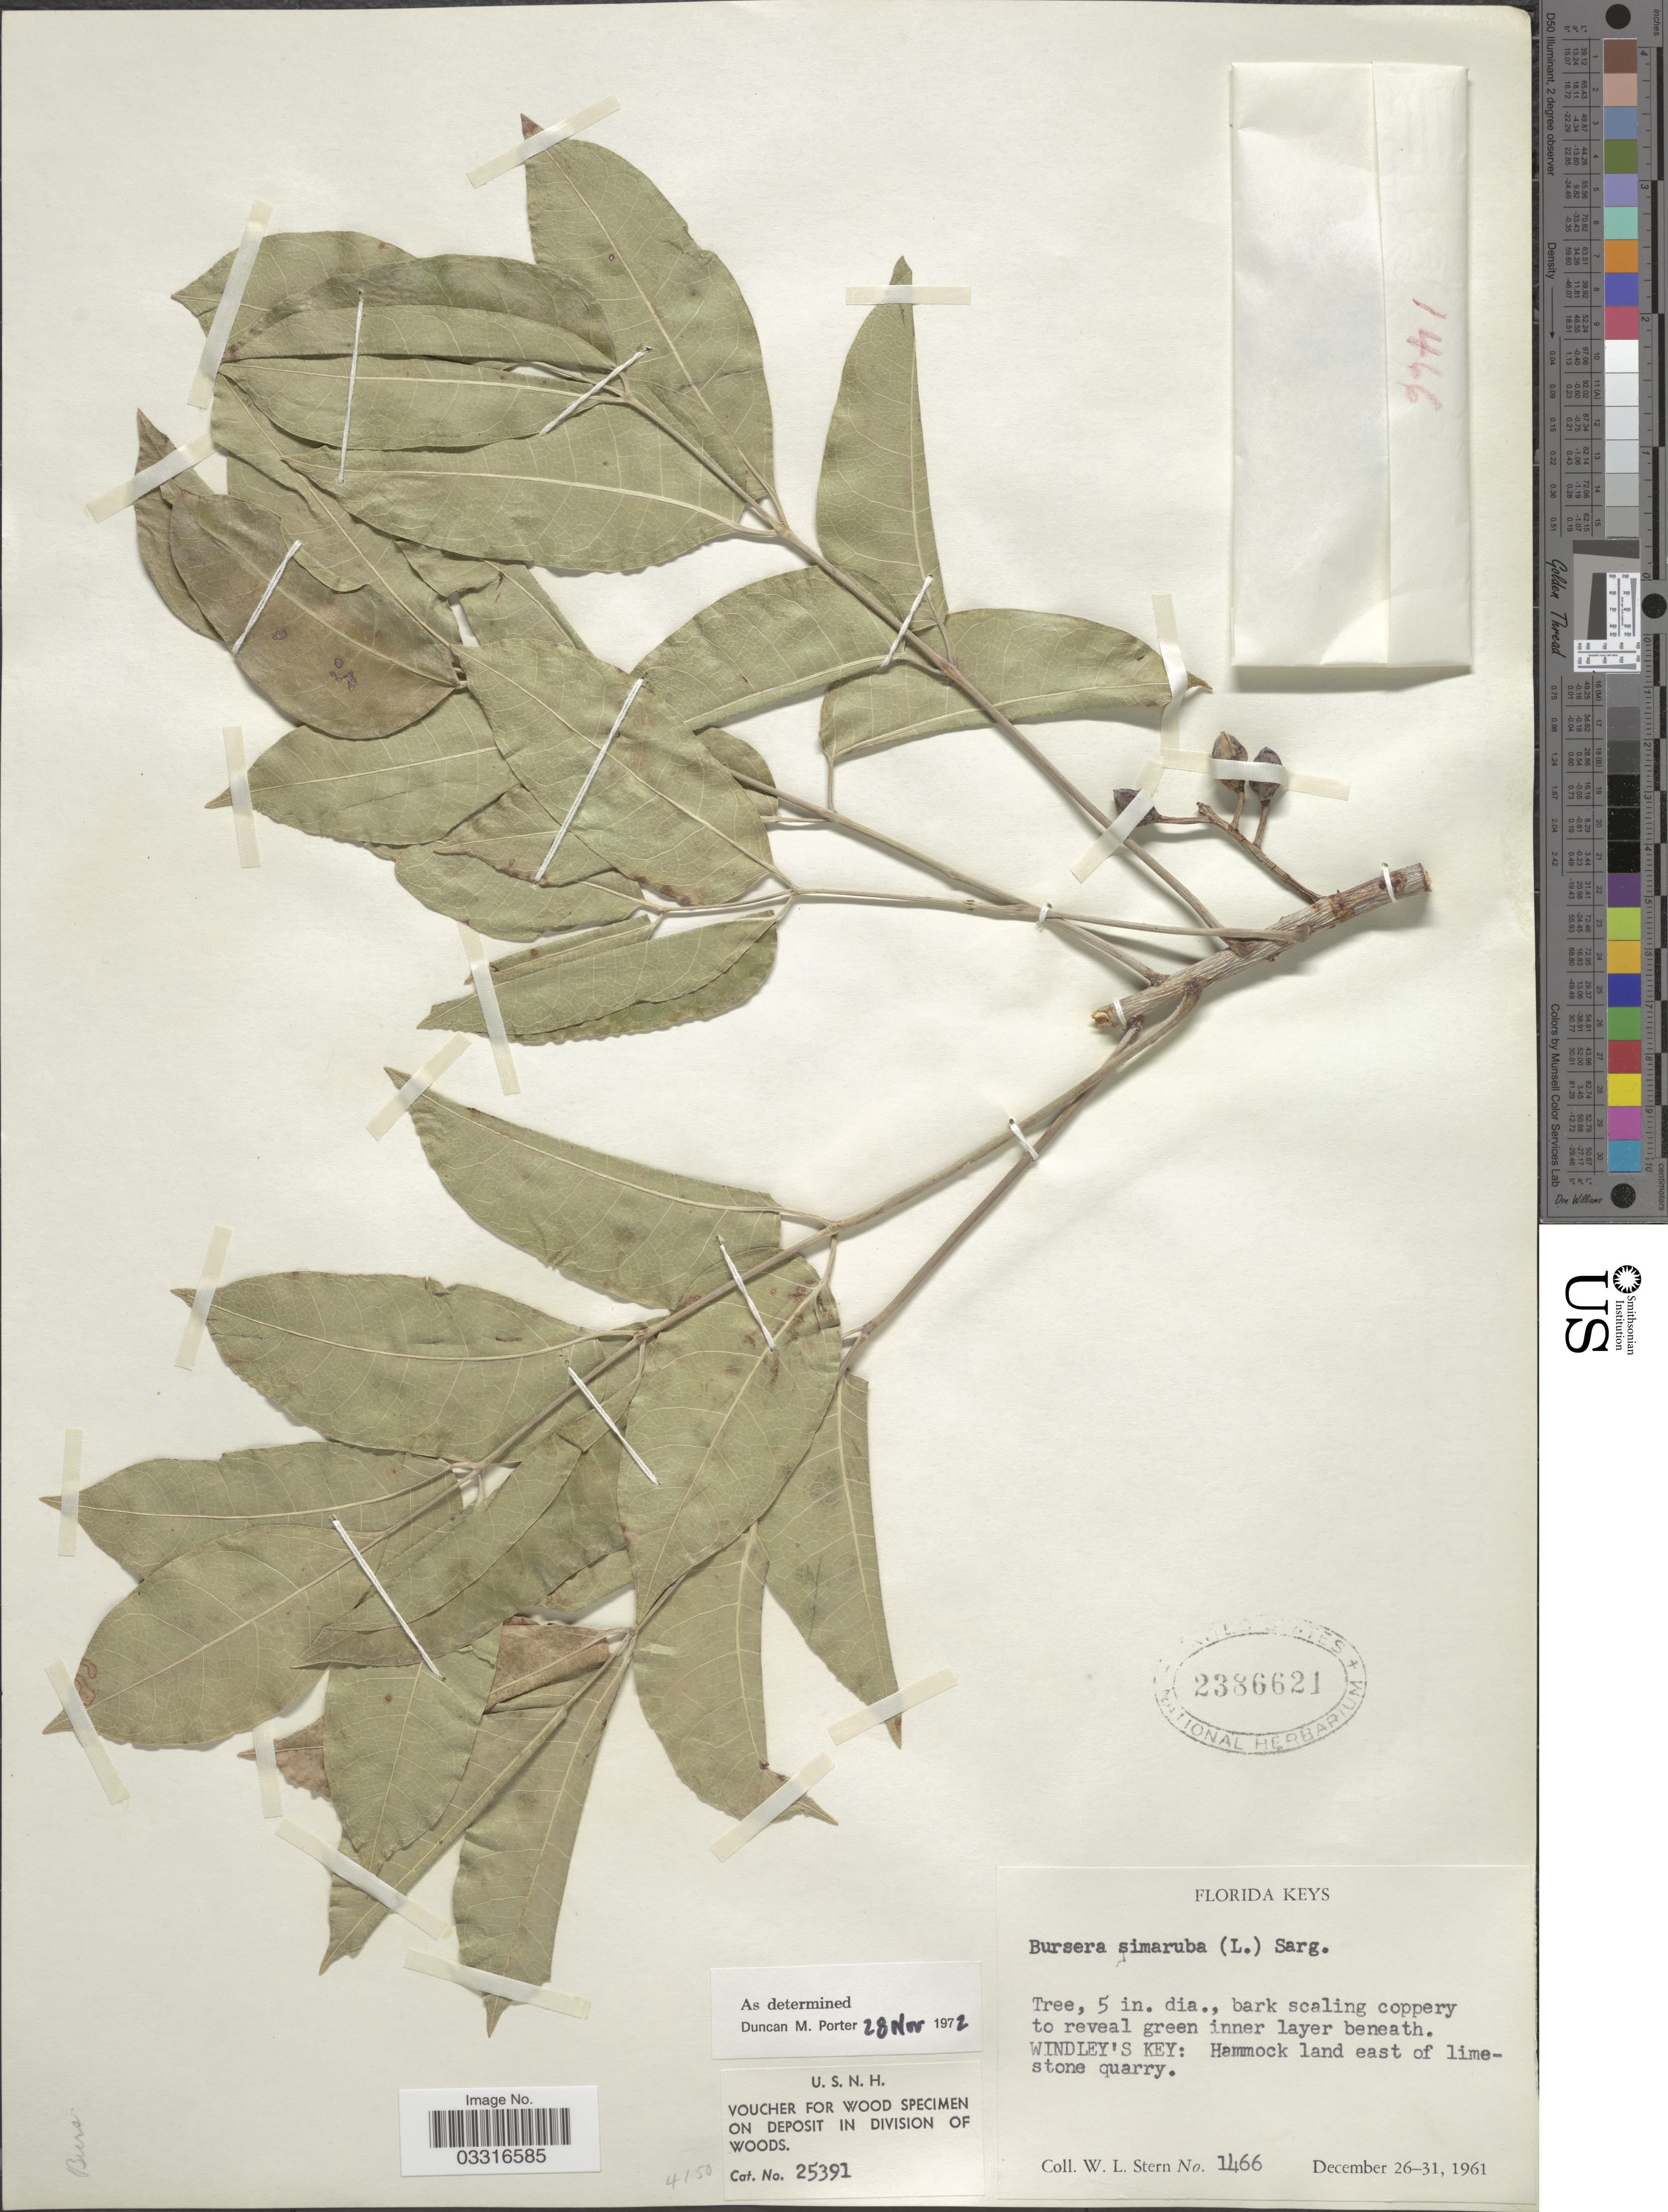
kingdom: Plantae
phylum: Tracheophyta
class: Magnoliopsida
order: Sapindales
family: Burseraceae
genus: Bursera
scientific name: Bursera simaruba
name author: (L.) Sarg.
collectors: W. L. Stern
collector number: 1466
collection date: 1961-12-26/1961-12-31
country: United States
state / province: Florida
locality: Windley's Key: Hammock land east of limestone quarry.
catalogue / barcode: US 2386621